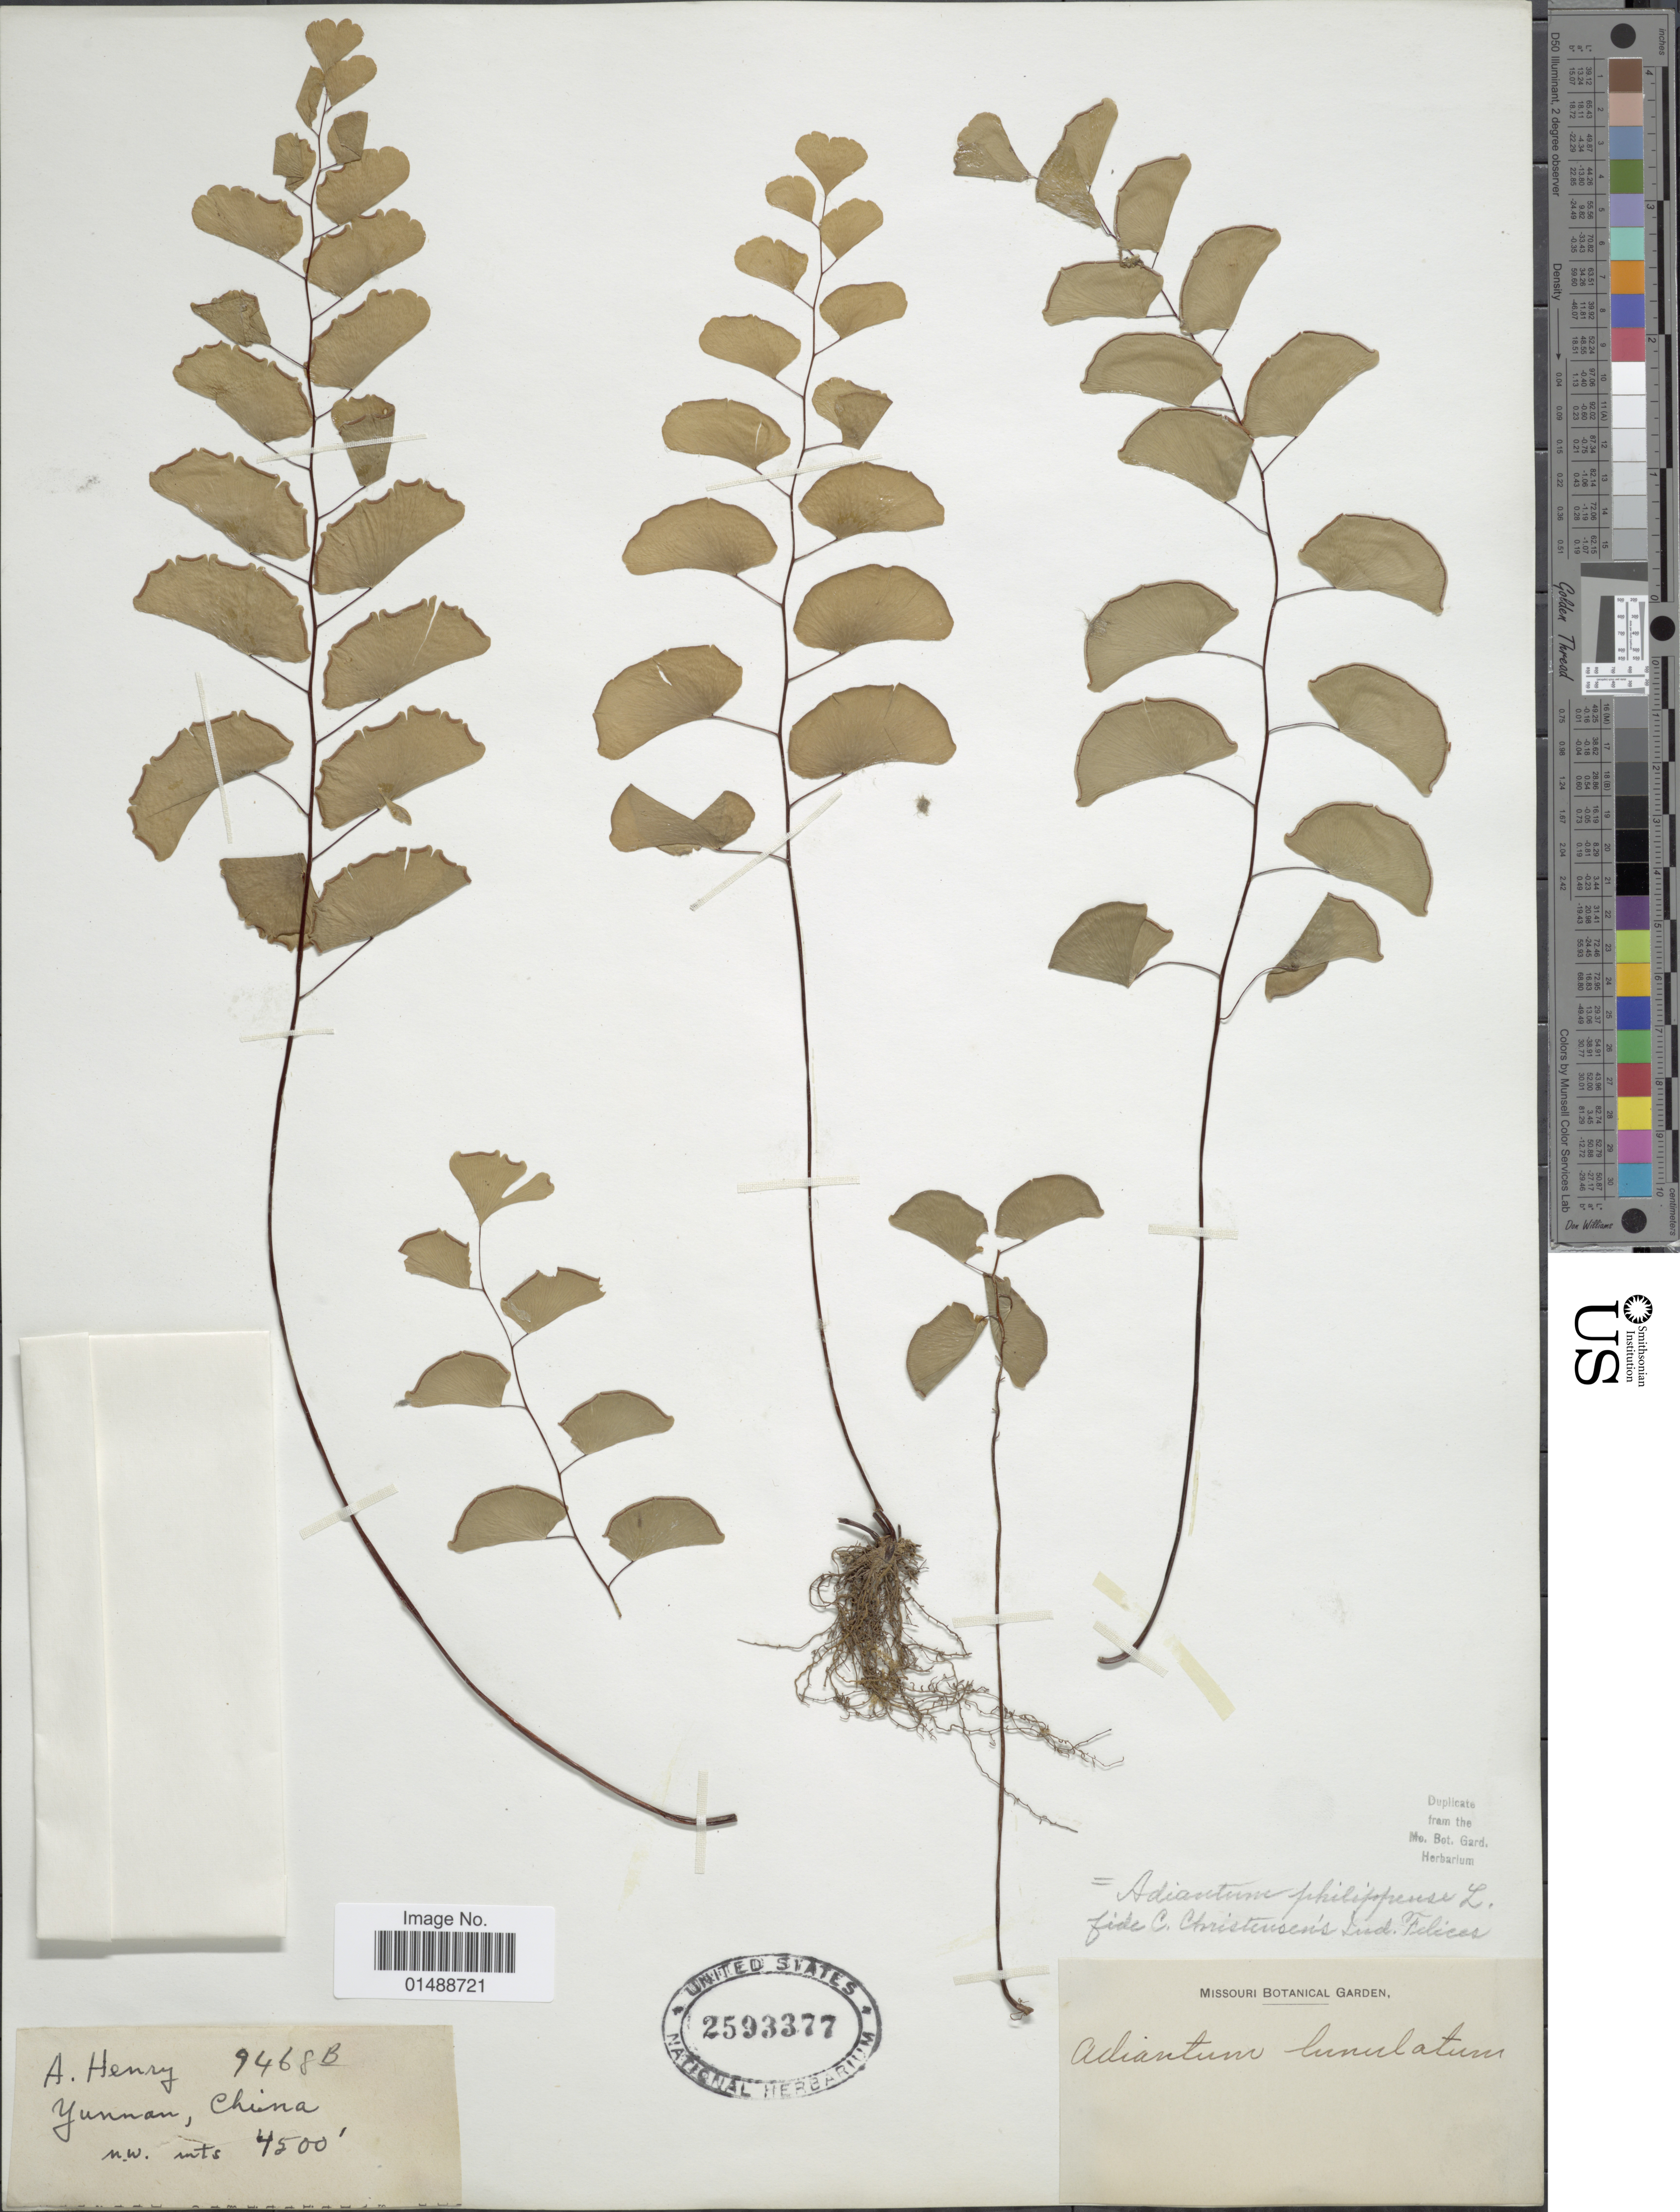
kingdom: Plantae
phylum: Tracheophyta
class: Polypodiopsida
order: Polypodiales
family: Pteridaceae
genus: Adiantum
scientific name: Adiantum philippense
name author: L.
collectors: A. Henry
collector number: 9468 B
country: China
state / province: Yunnan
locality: Yunnan.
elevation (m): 1372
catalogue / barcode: US 2593377